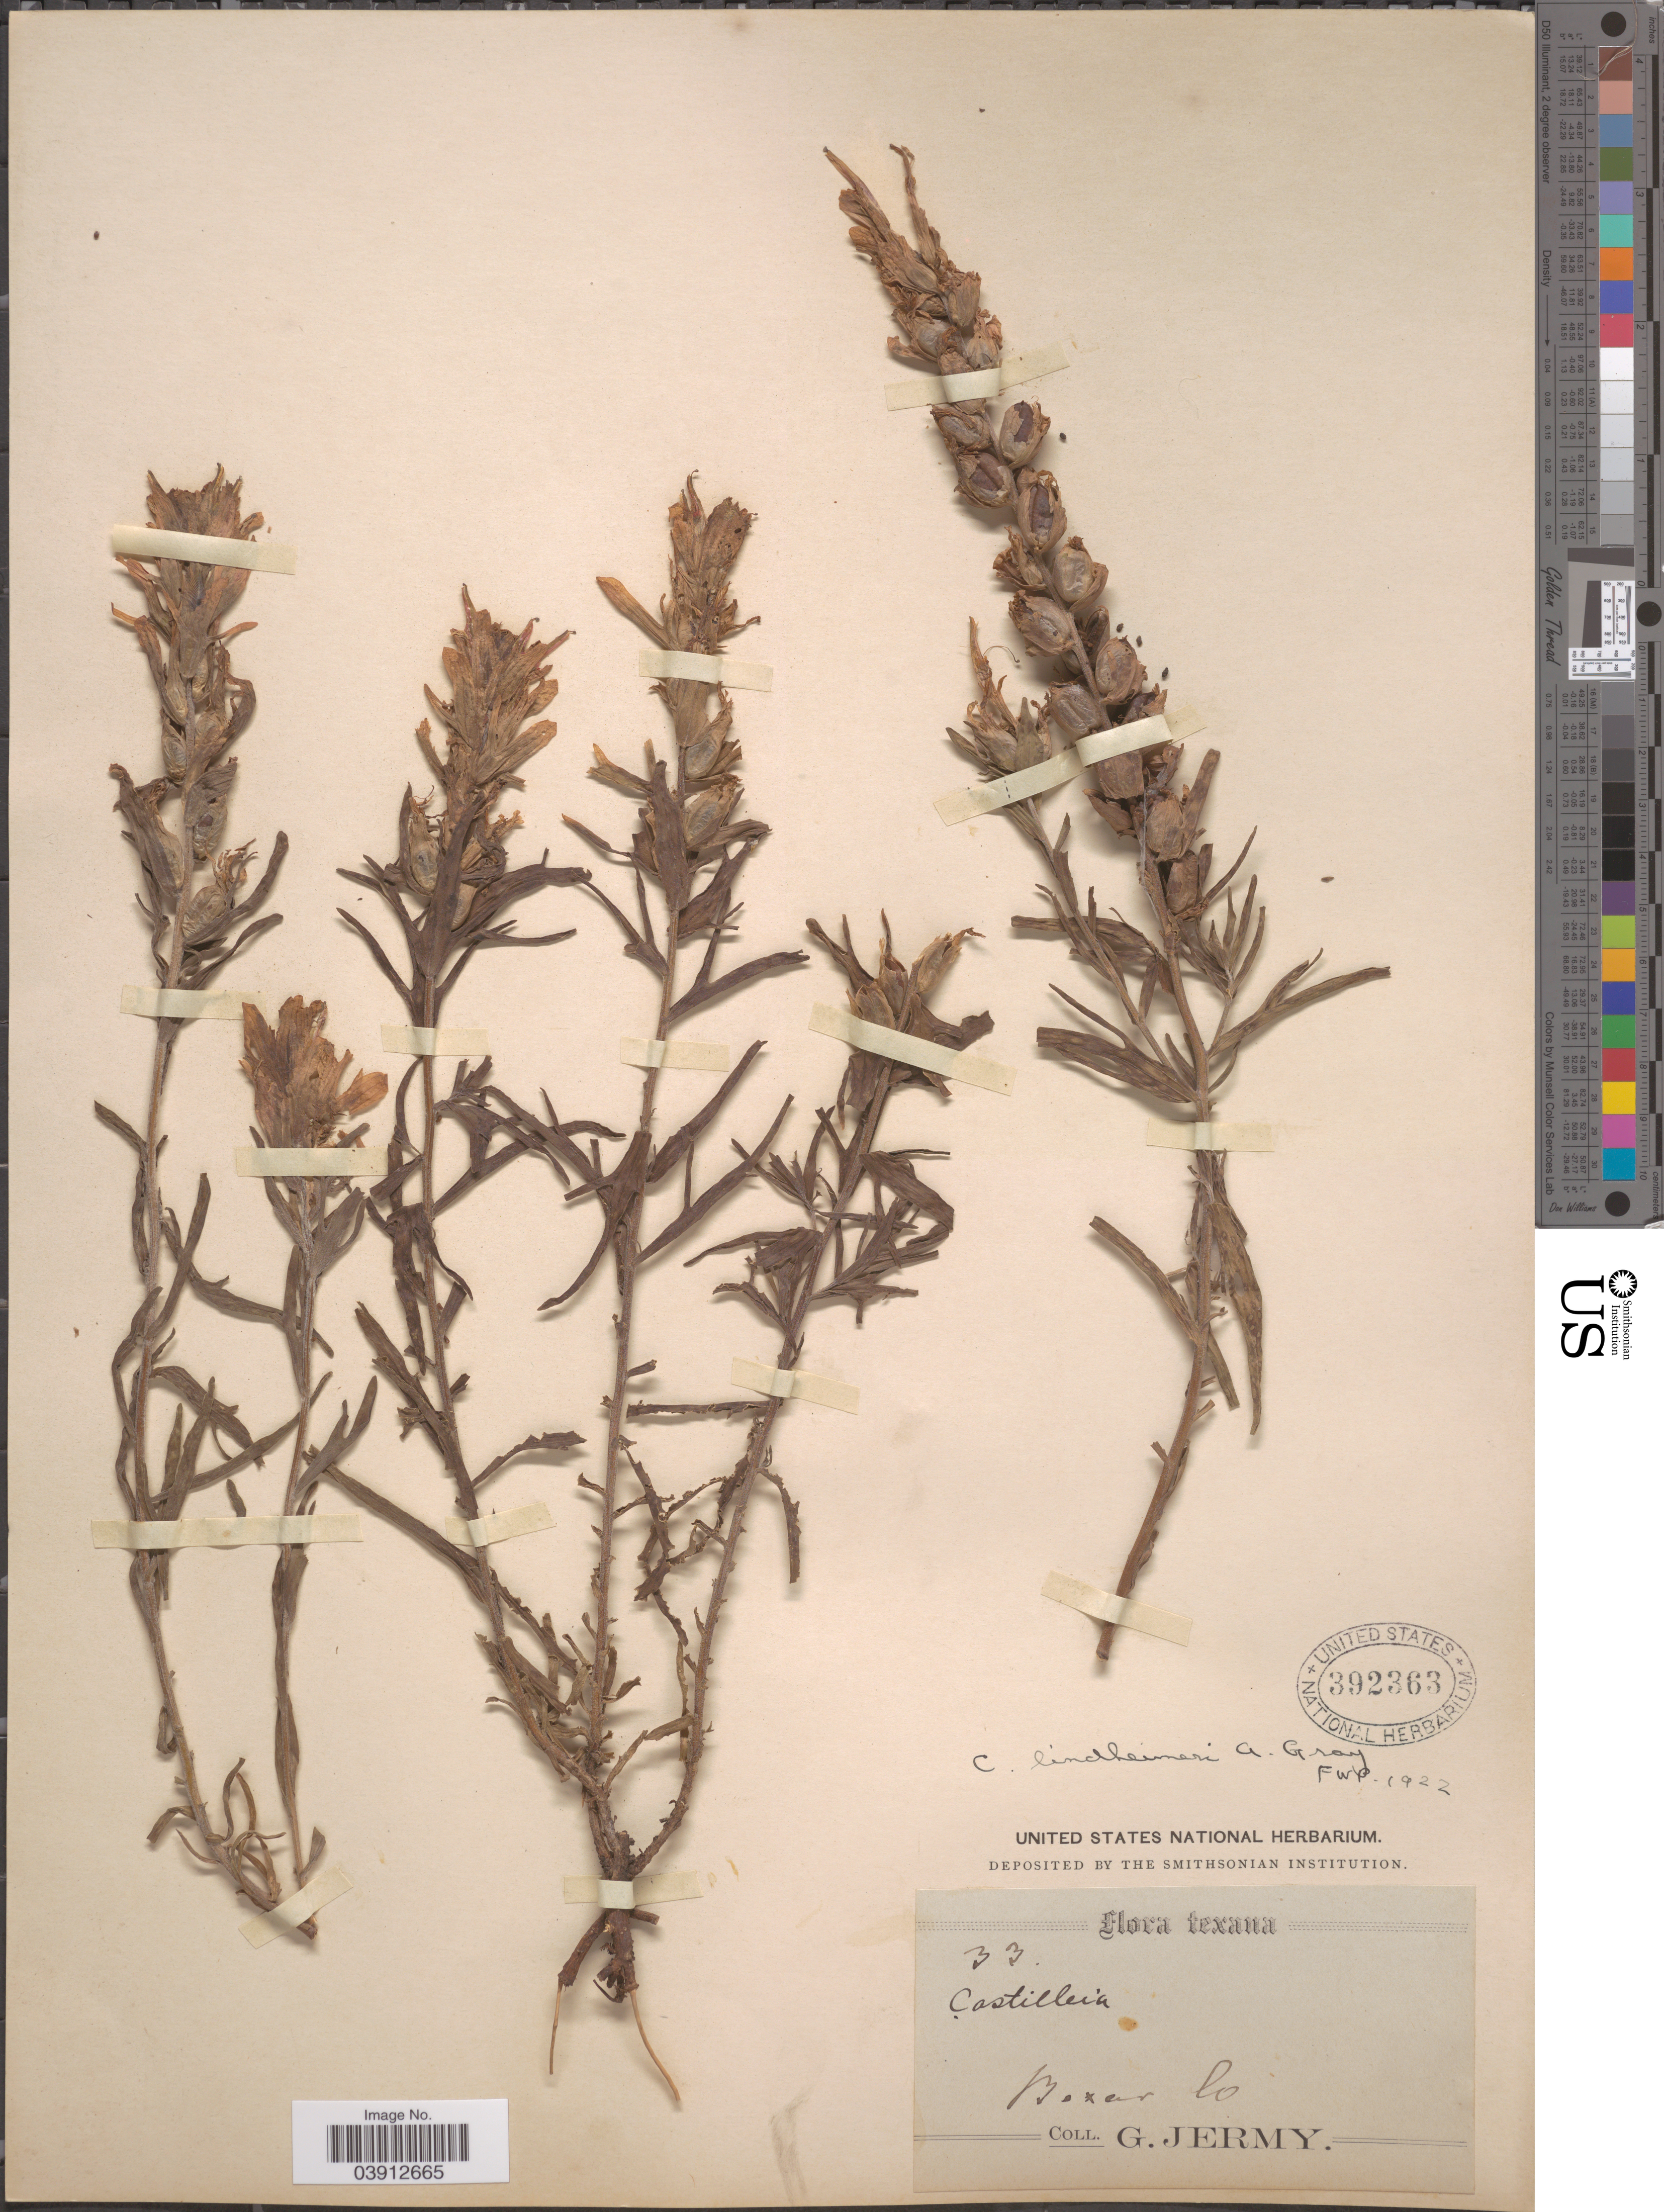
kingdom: Plantae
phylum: Tracheophyta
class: Magnoliopsida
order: Lamiales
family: Orobanchaceae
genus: Castilleja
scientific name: Castilleja lindheimeri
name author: A. Gray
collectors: G. Jermy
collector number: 33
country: United States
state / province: Texas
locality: Bexar Co.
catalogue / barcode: US 392363